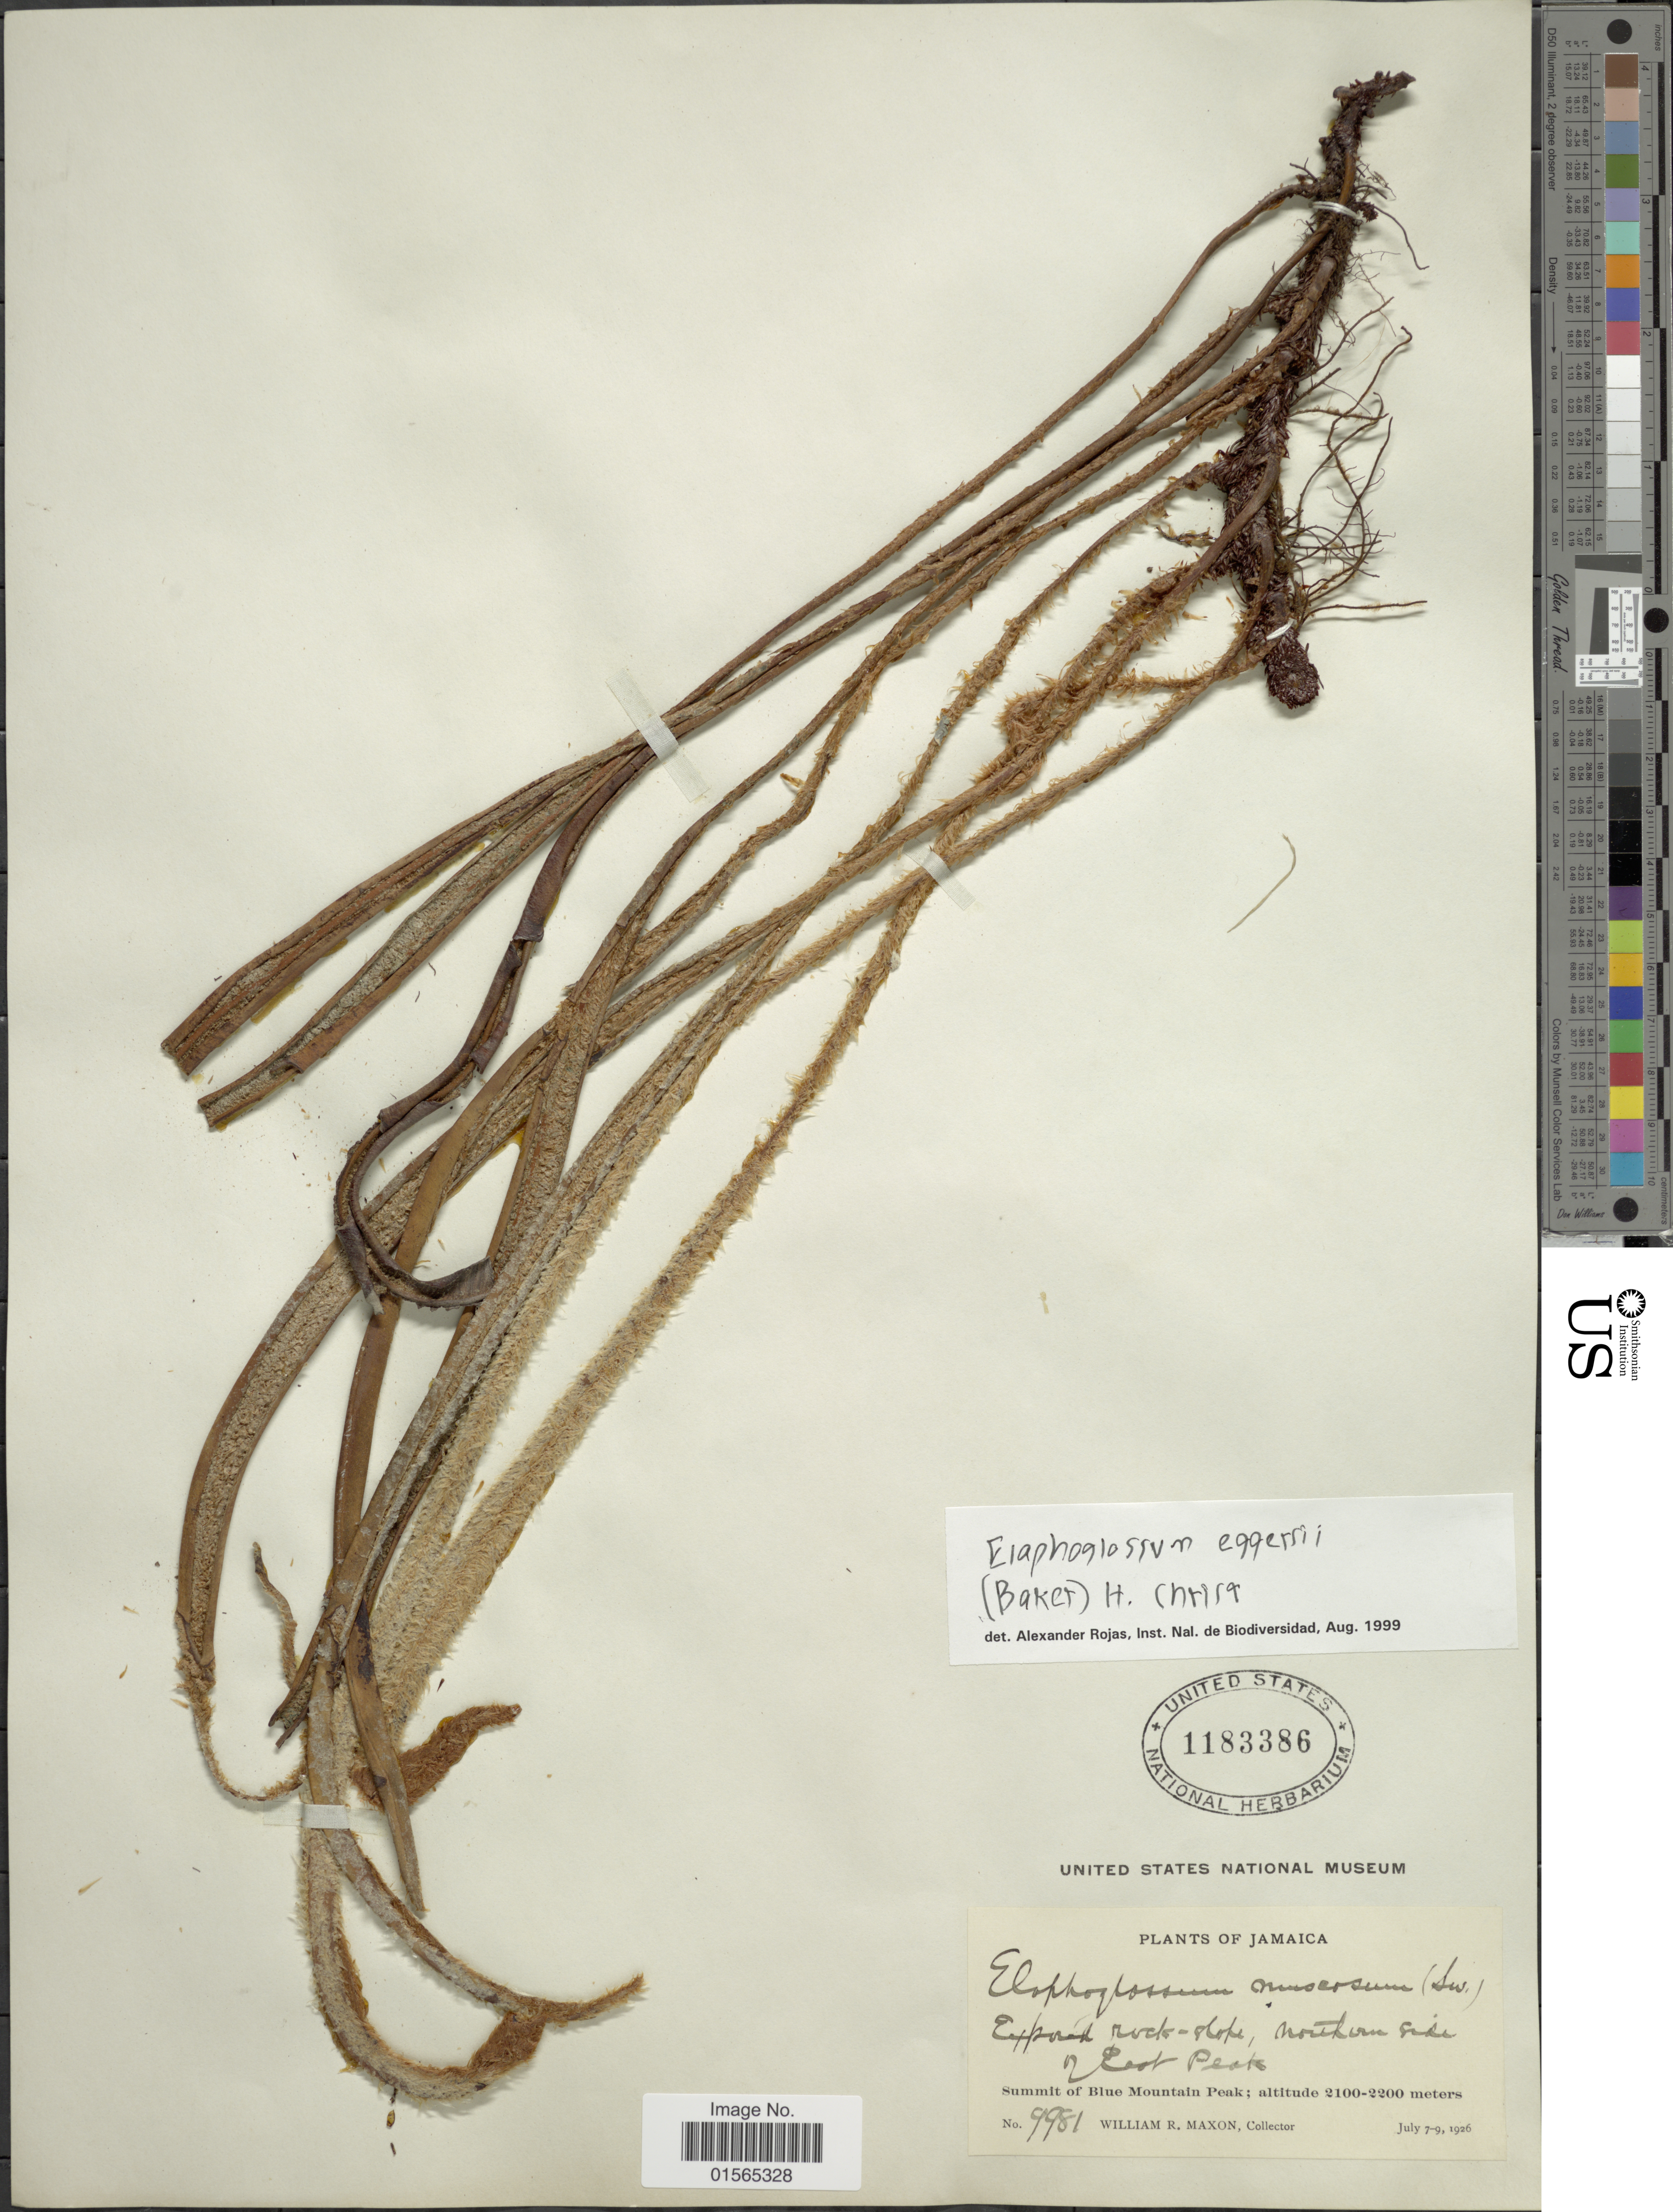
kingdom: Plantae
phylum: Tracheophyta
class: Polypodiopsida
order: Polypodiales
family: Dryopteridaceae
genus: Elaphoglossum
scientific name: Elaphoglossum eggersii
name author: (Baker) Christ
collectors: W. R. Maxon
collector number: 9981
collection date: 1926-07-07/1926-07-09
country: Jamaica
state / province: Saint Thomas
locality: Exposed rock - slope, northern side of East Peak, Summit of Blue Mountain Peak.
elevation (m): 2100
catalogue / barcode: US 1183386